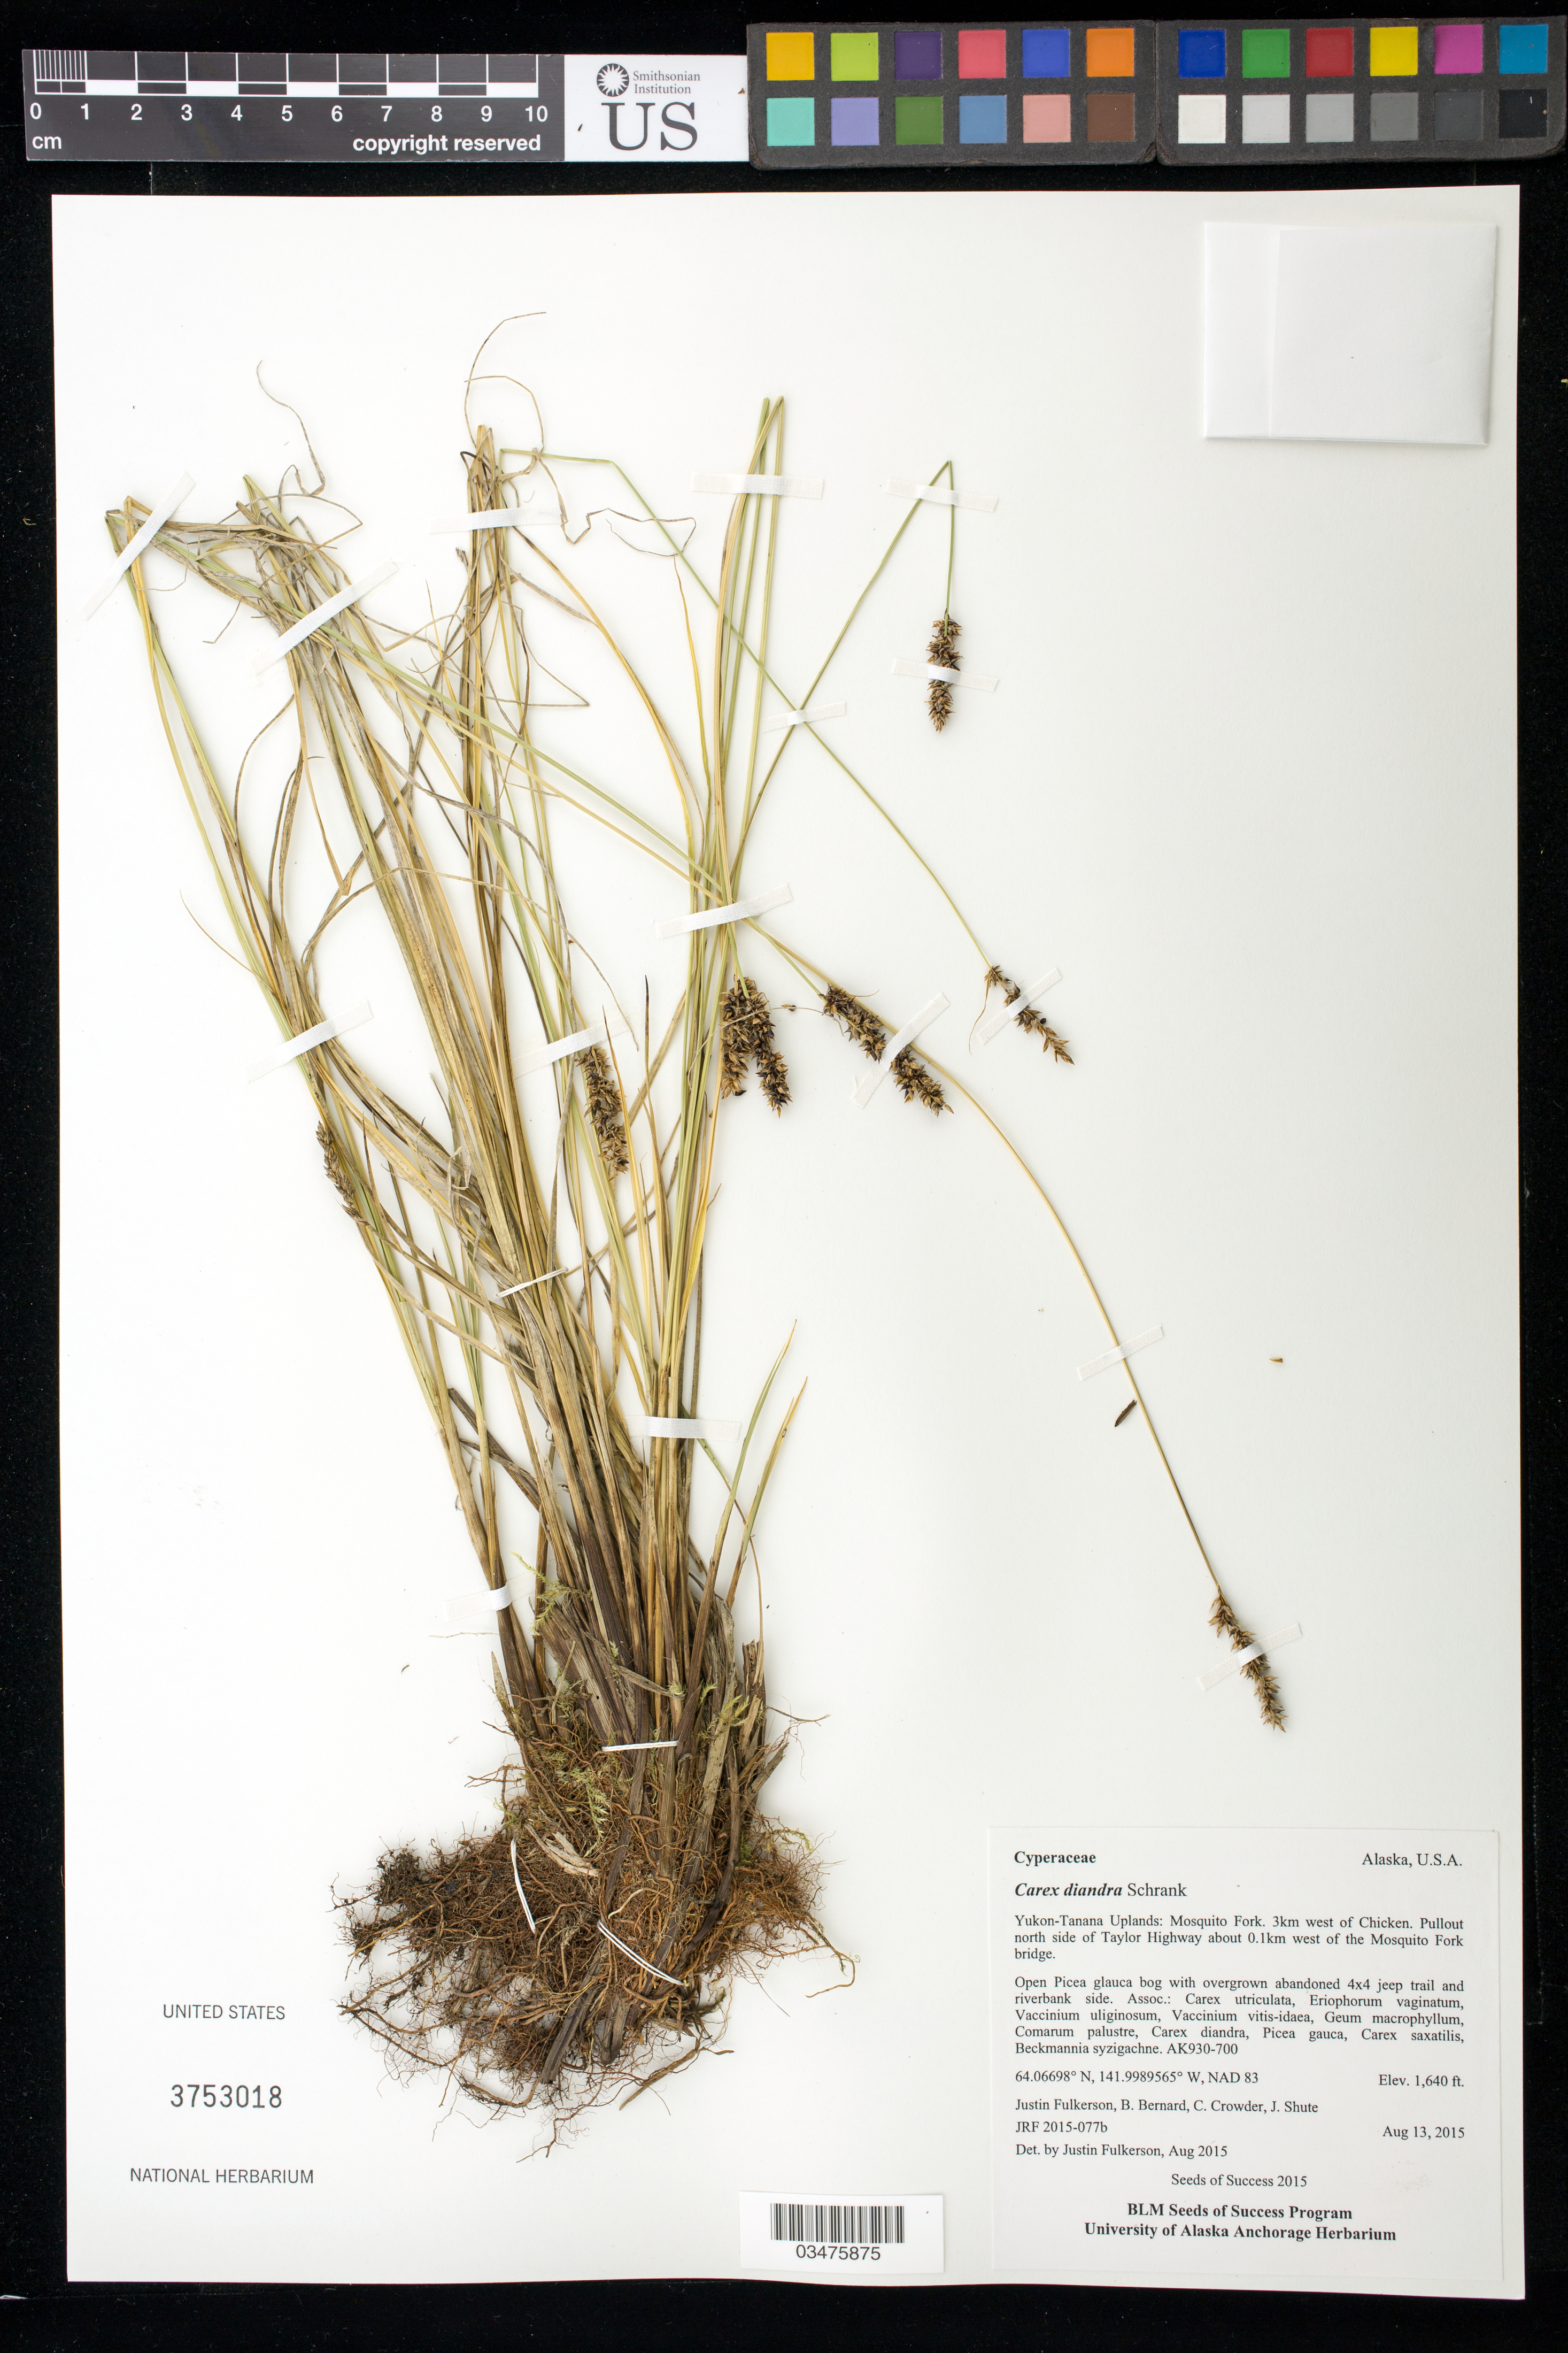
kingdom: Plantae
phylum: Tracheophyta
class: Liliopsida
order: Poales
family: Cyperaceae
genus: Carex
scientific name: Carex diandra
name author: Schrank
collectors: J. Fulkerson, C. Crowder, J. Shute & B. Bernard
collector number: AK930-700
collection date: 2015-08-13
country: United States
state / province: Alaska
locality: Yukon-Tanana Uplands, Mosquito Fork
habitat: Open Picea glauca bog with overgrown abandoned 4X4 jeep trail and riverbak side.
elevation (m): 500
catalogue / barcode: US 3753018